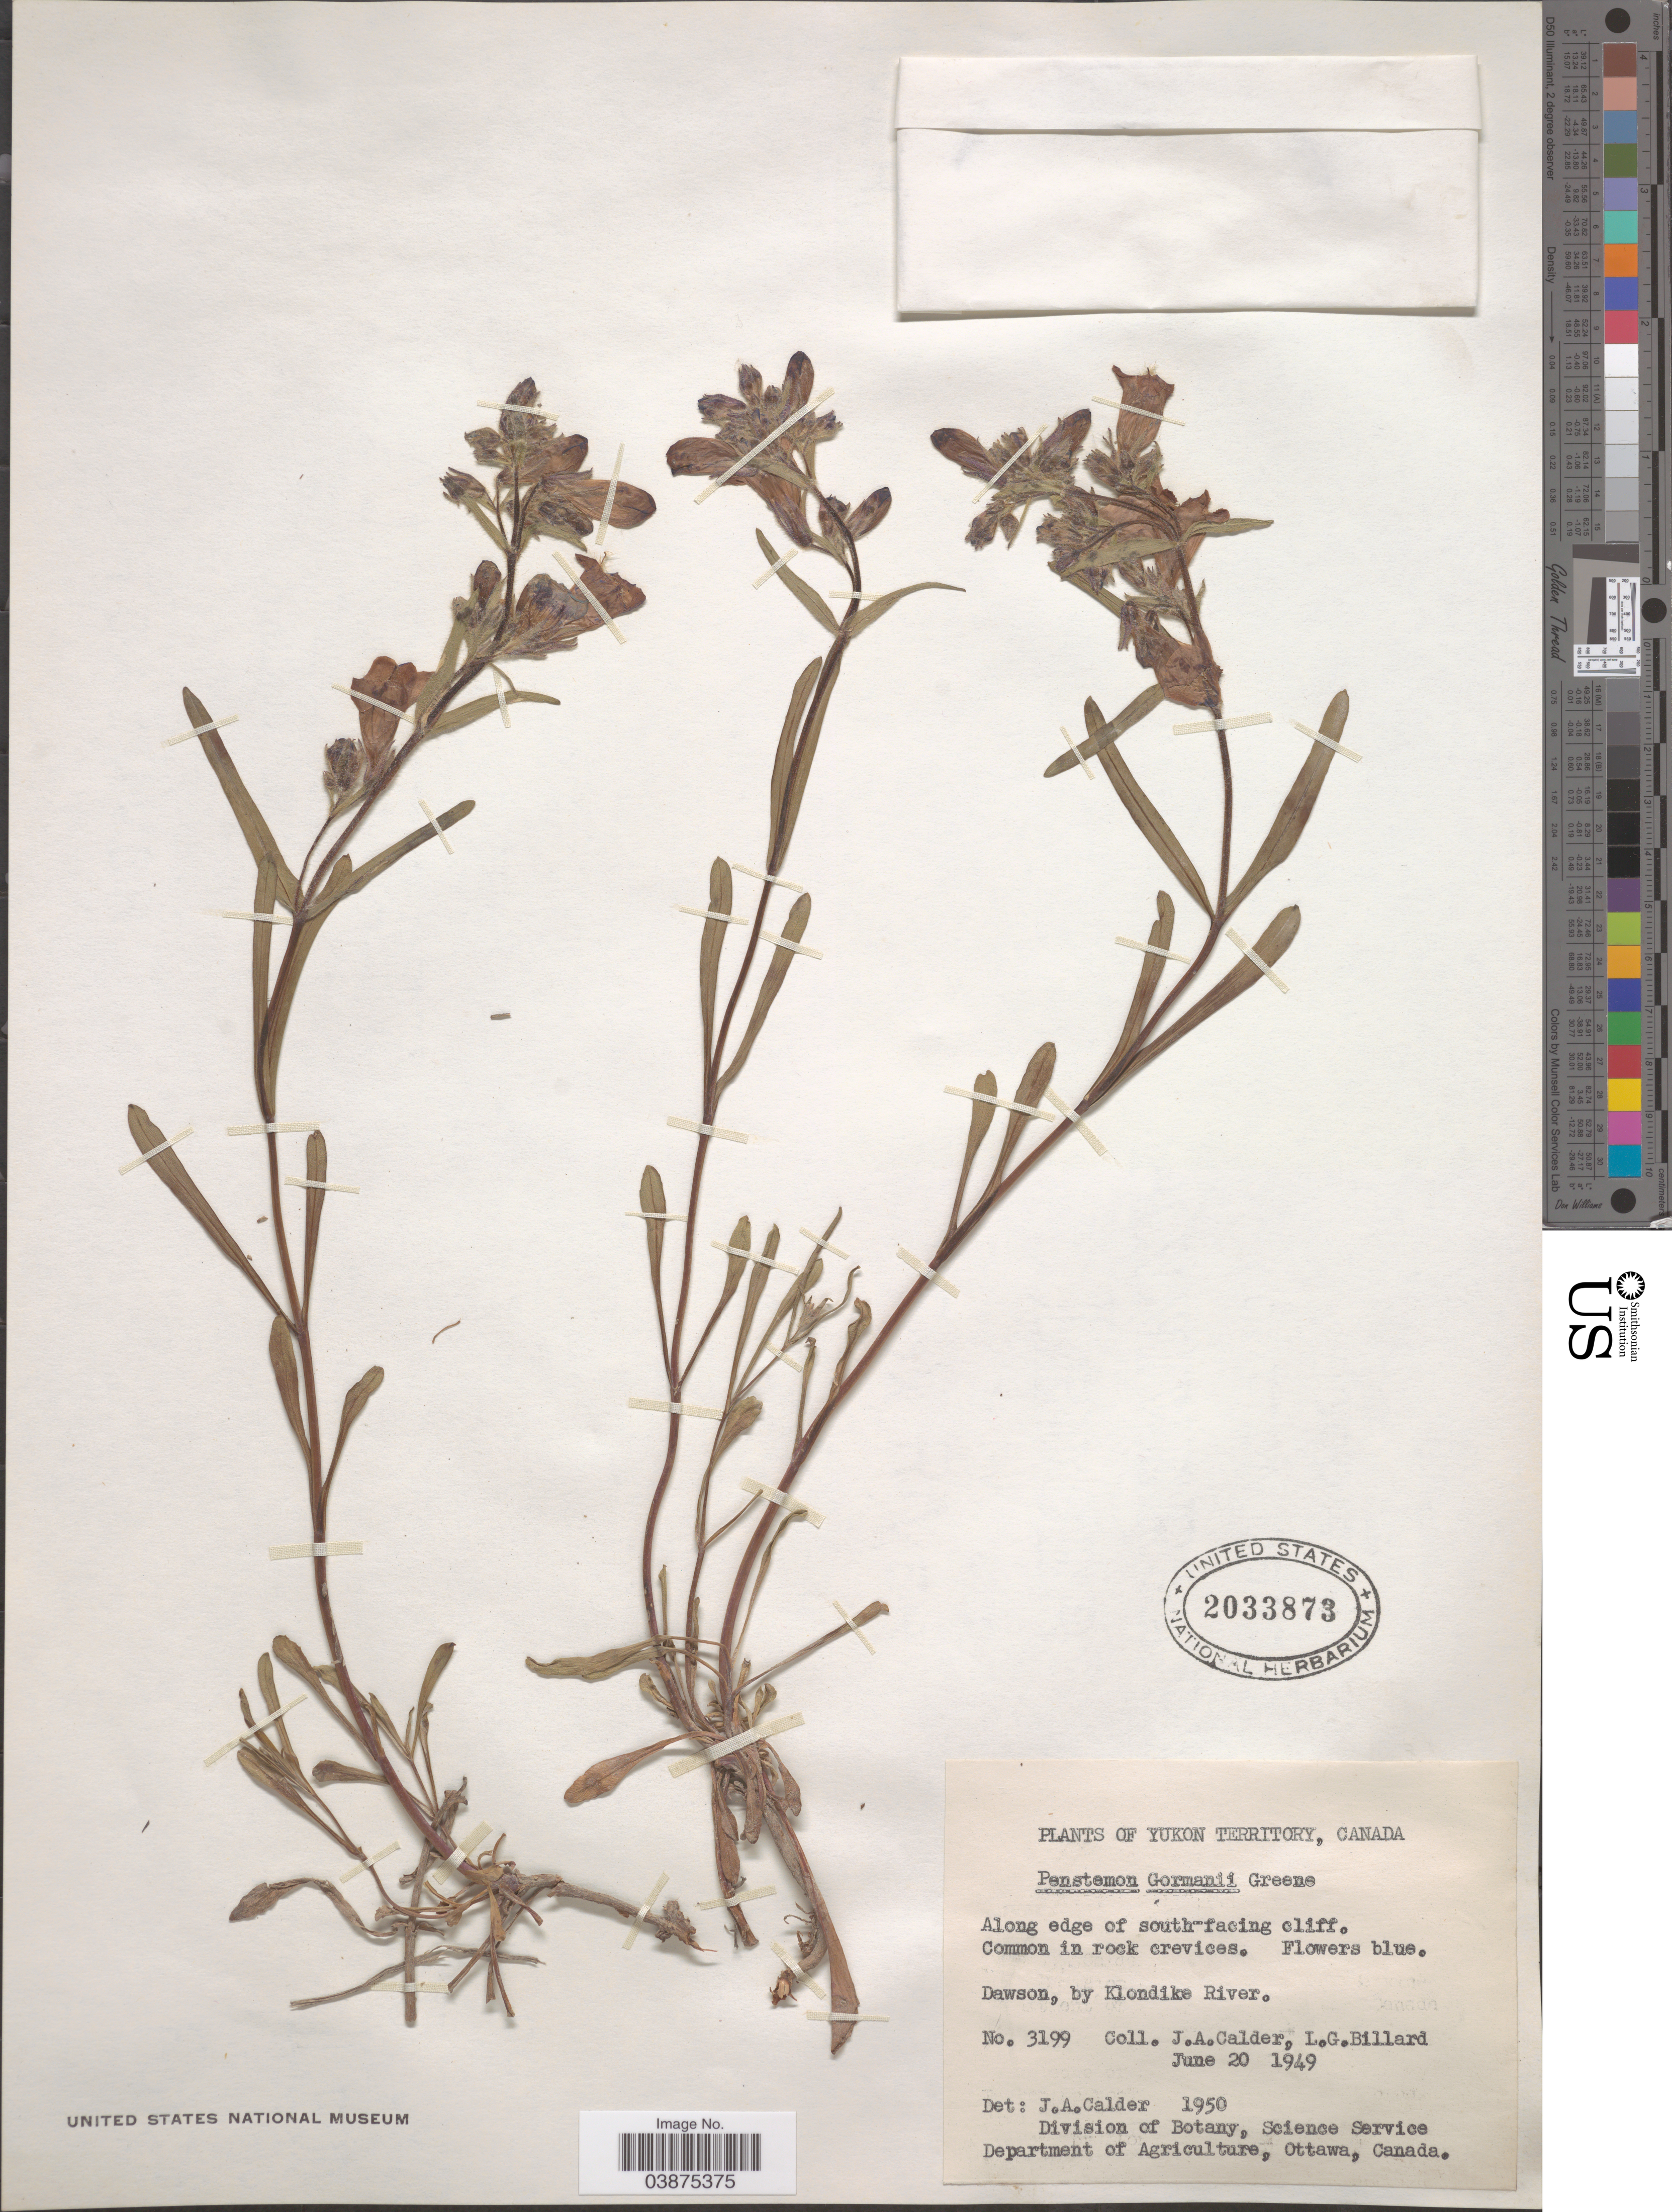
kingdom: Plantae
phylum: Tracheophyta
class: Magnoliopsida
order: Lamiales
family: Plantaginaceae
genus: Penstemon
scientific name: Penstemon gormanii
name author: Greene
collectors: J. A. Calder & L. Billard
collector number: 3199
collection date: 1949-06-20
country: Canada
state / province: Yukon Territory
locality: Along edge of south-facing cliff. In rock crevices. Dawson, by Klondike River.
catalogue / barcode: US 2033873